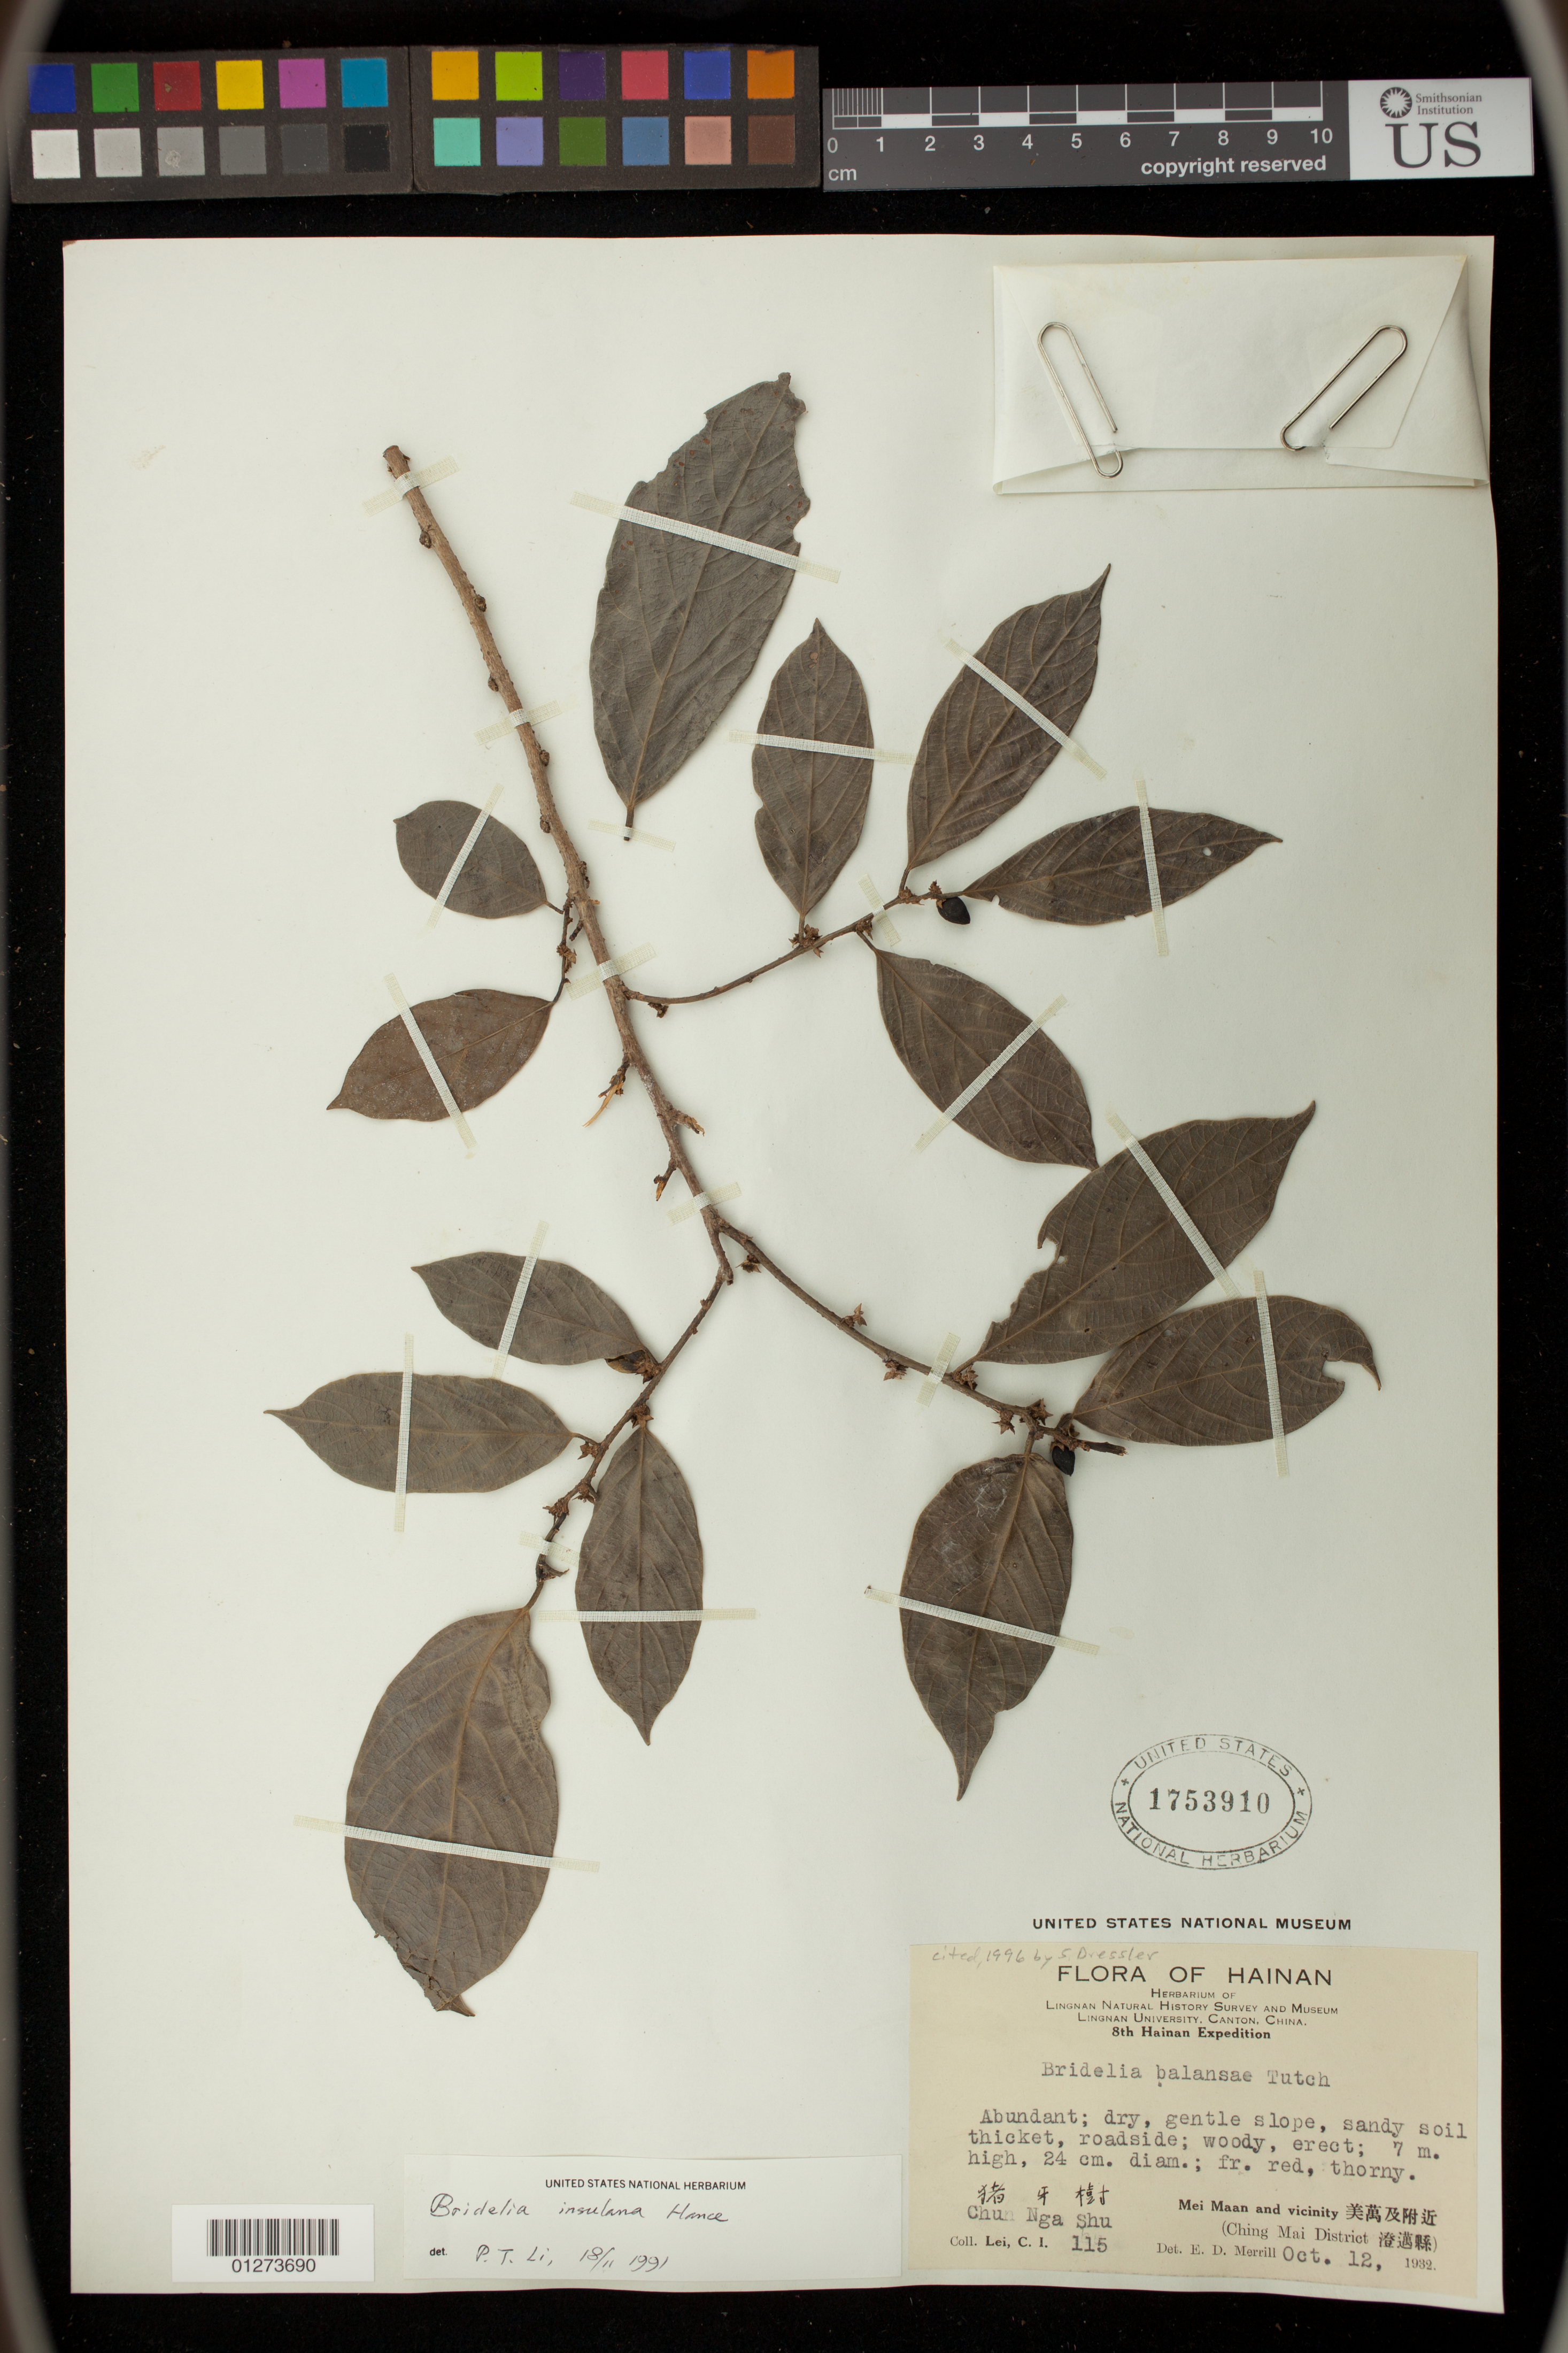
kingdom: Plantae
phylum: Tracheophyta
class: Magnoliopsida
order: Malpighiales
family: Phyllanthaceae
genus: Bridelia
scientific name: Bridelia balansae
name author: Tutcher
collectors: C. I. Lei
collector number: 115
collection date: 1932-10-12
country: China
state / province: Hainan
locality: Mei Maan and vicinity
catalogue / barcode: US 1753910